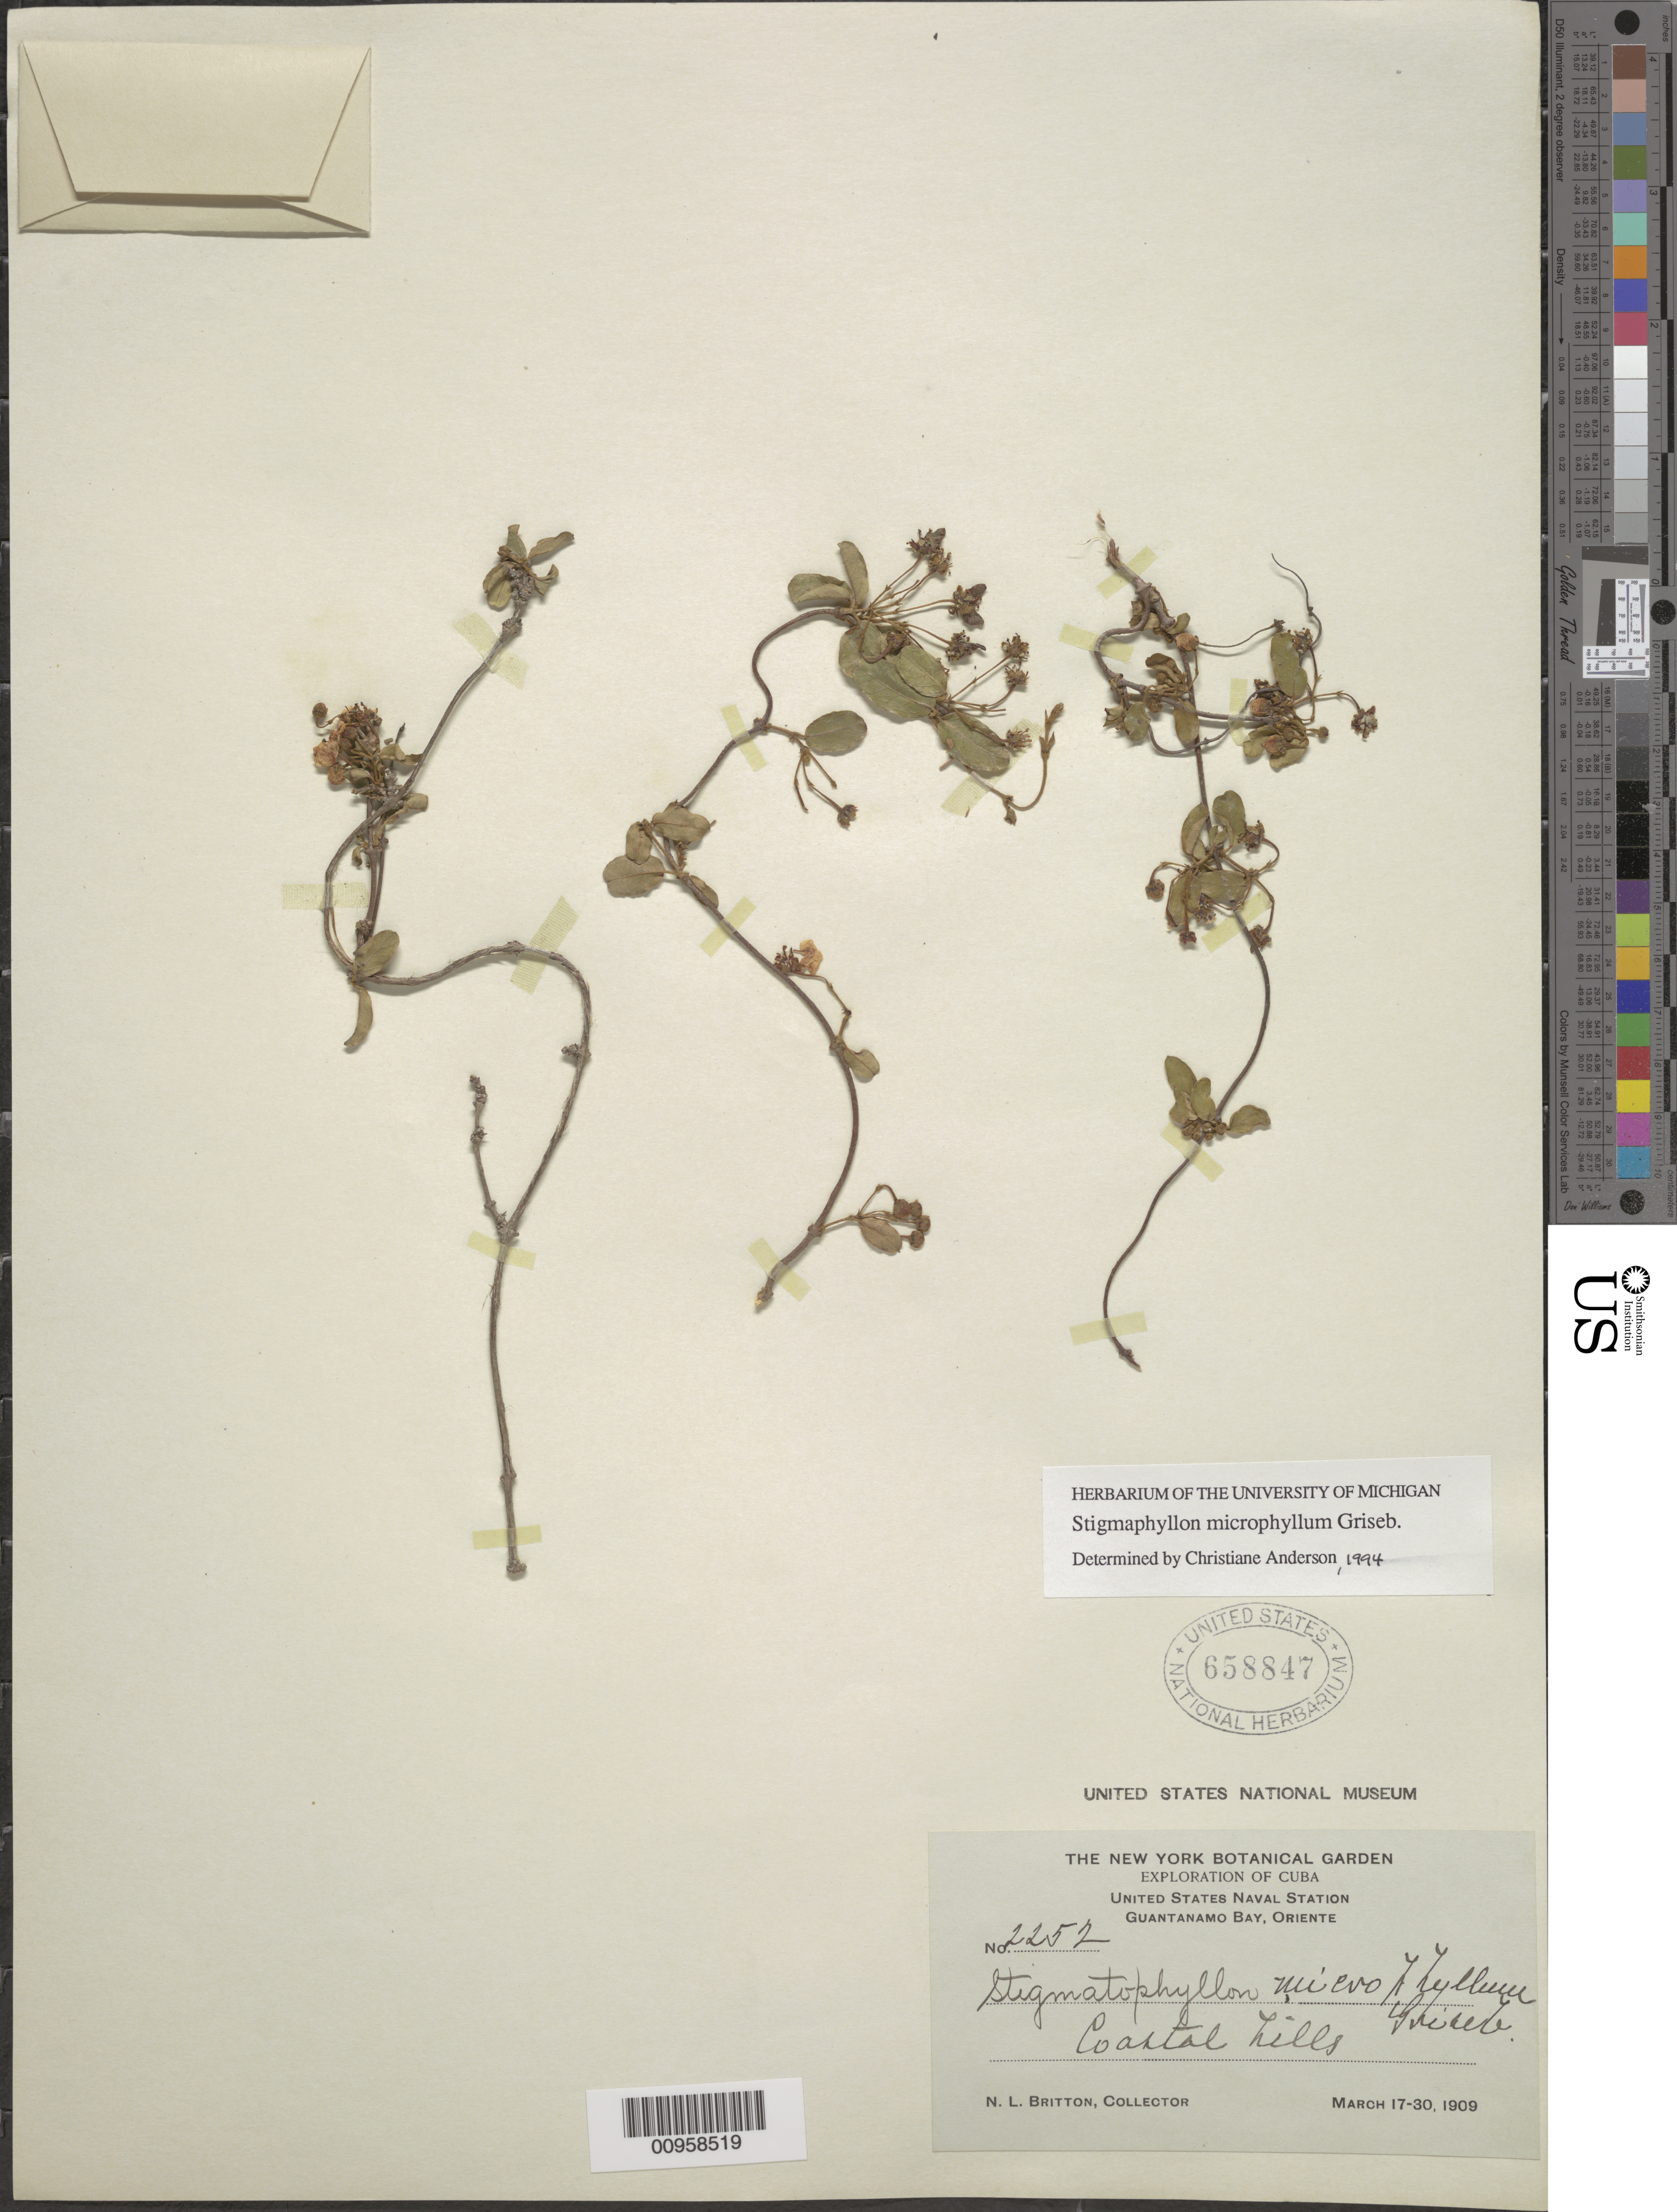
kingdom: Plantae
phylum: Tracheophyta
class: Magnoliopsida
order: Malpighiales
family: Malpighiaceae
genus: Stigmaphyllon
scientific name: Stigmaphyllon microphyllum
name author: Griseb.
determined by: Anderson, C.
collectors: N. Britton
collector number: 2252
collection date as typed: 17 Mar 1909 to 30 Mar 1909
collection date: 1909-03-17/1909-03-30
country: Cuba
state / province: Guantanamo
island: Cuba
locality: Guantánamo Bay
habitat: Coastal hills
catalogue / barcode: US 658847